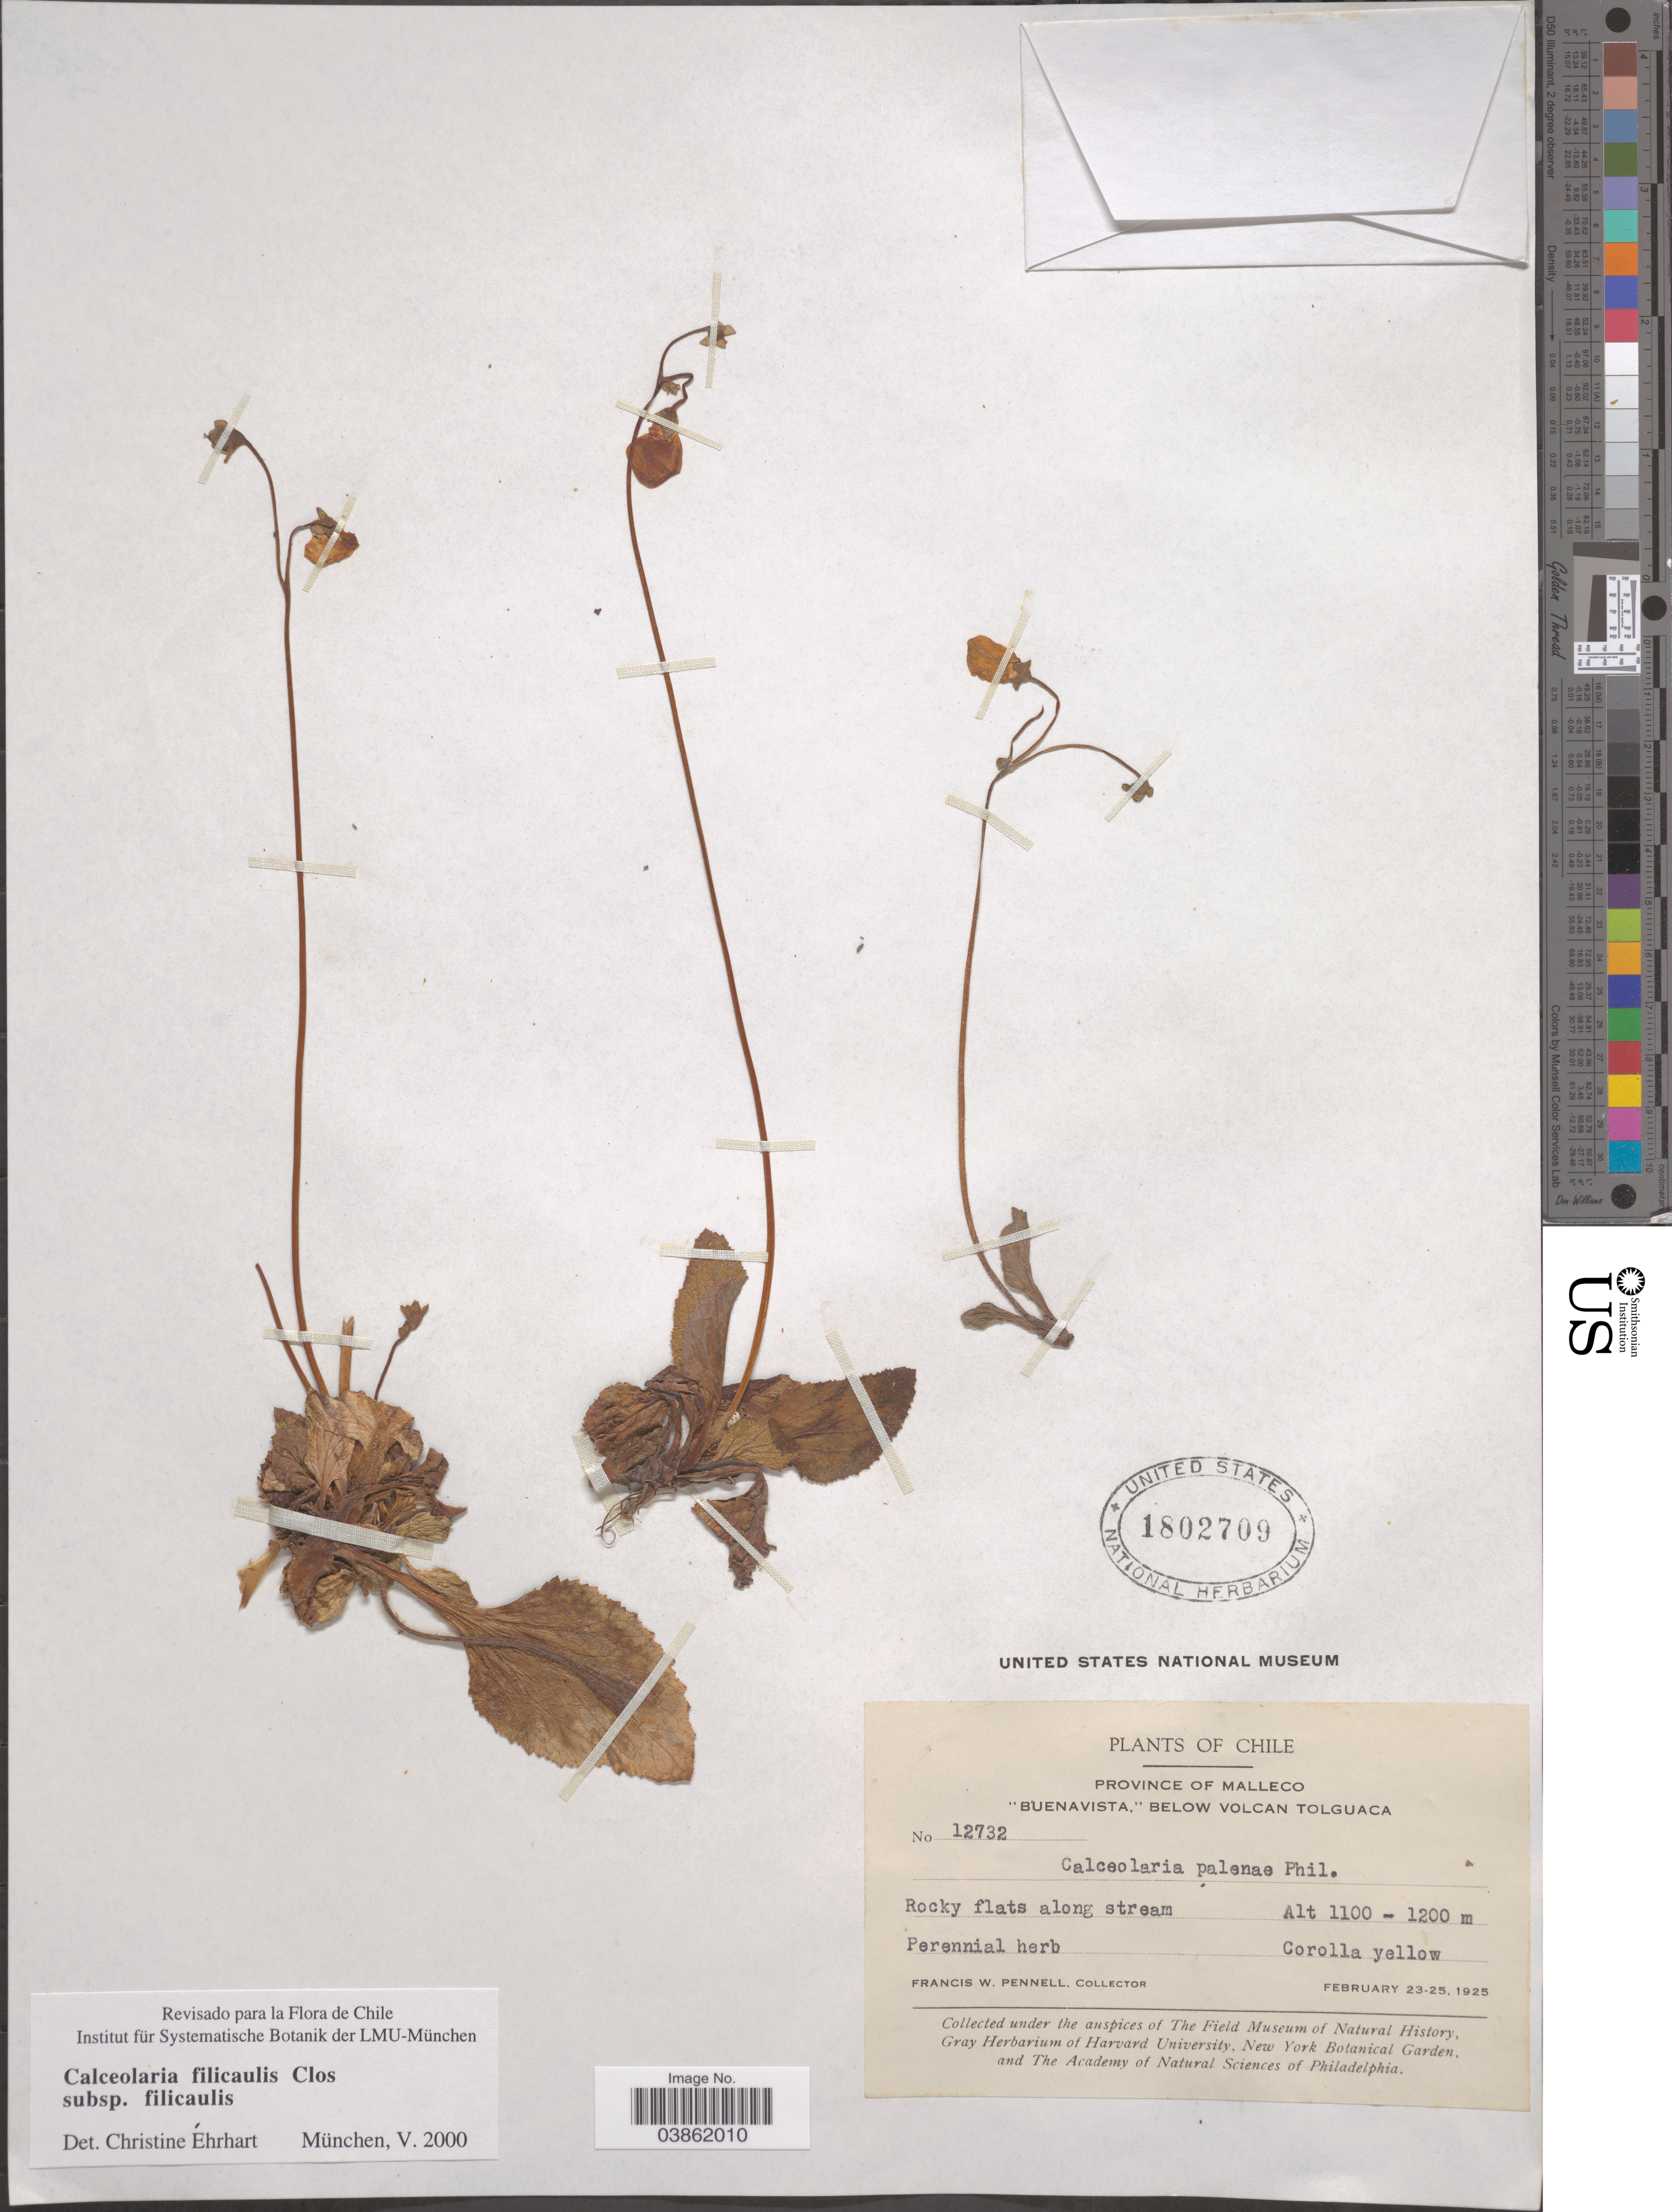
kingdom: Plantae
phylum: Tracheophyta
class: Magnoliopsida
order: Lamiales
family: Calceolariaceae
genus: Calceolaria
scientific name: Calceolaria filicaulis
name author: Clos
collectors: F. W. Pennell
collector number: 12732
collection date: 1925-02-23/1925-02-25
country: Chile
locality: Province of Malleco. "Buenavista," below Volcan Tolguaca.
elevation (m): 1100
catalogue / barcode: US 1802709